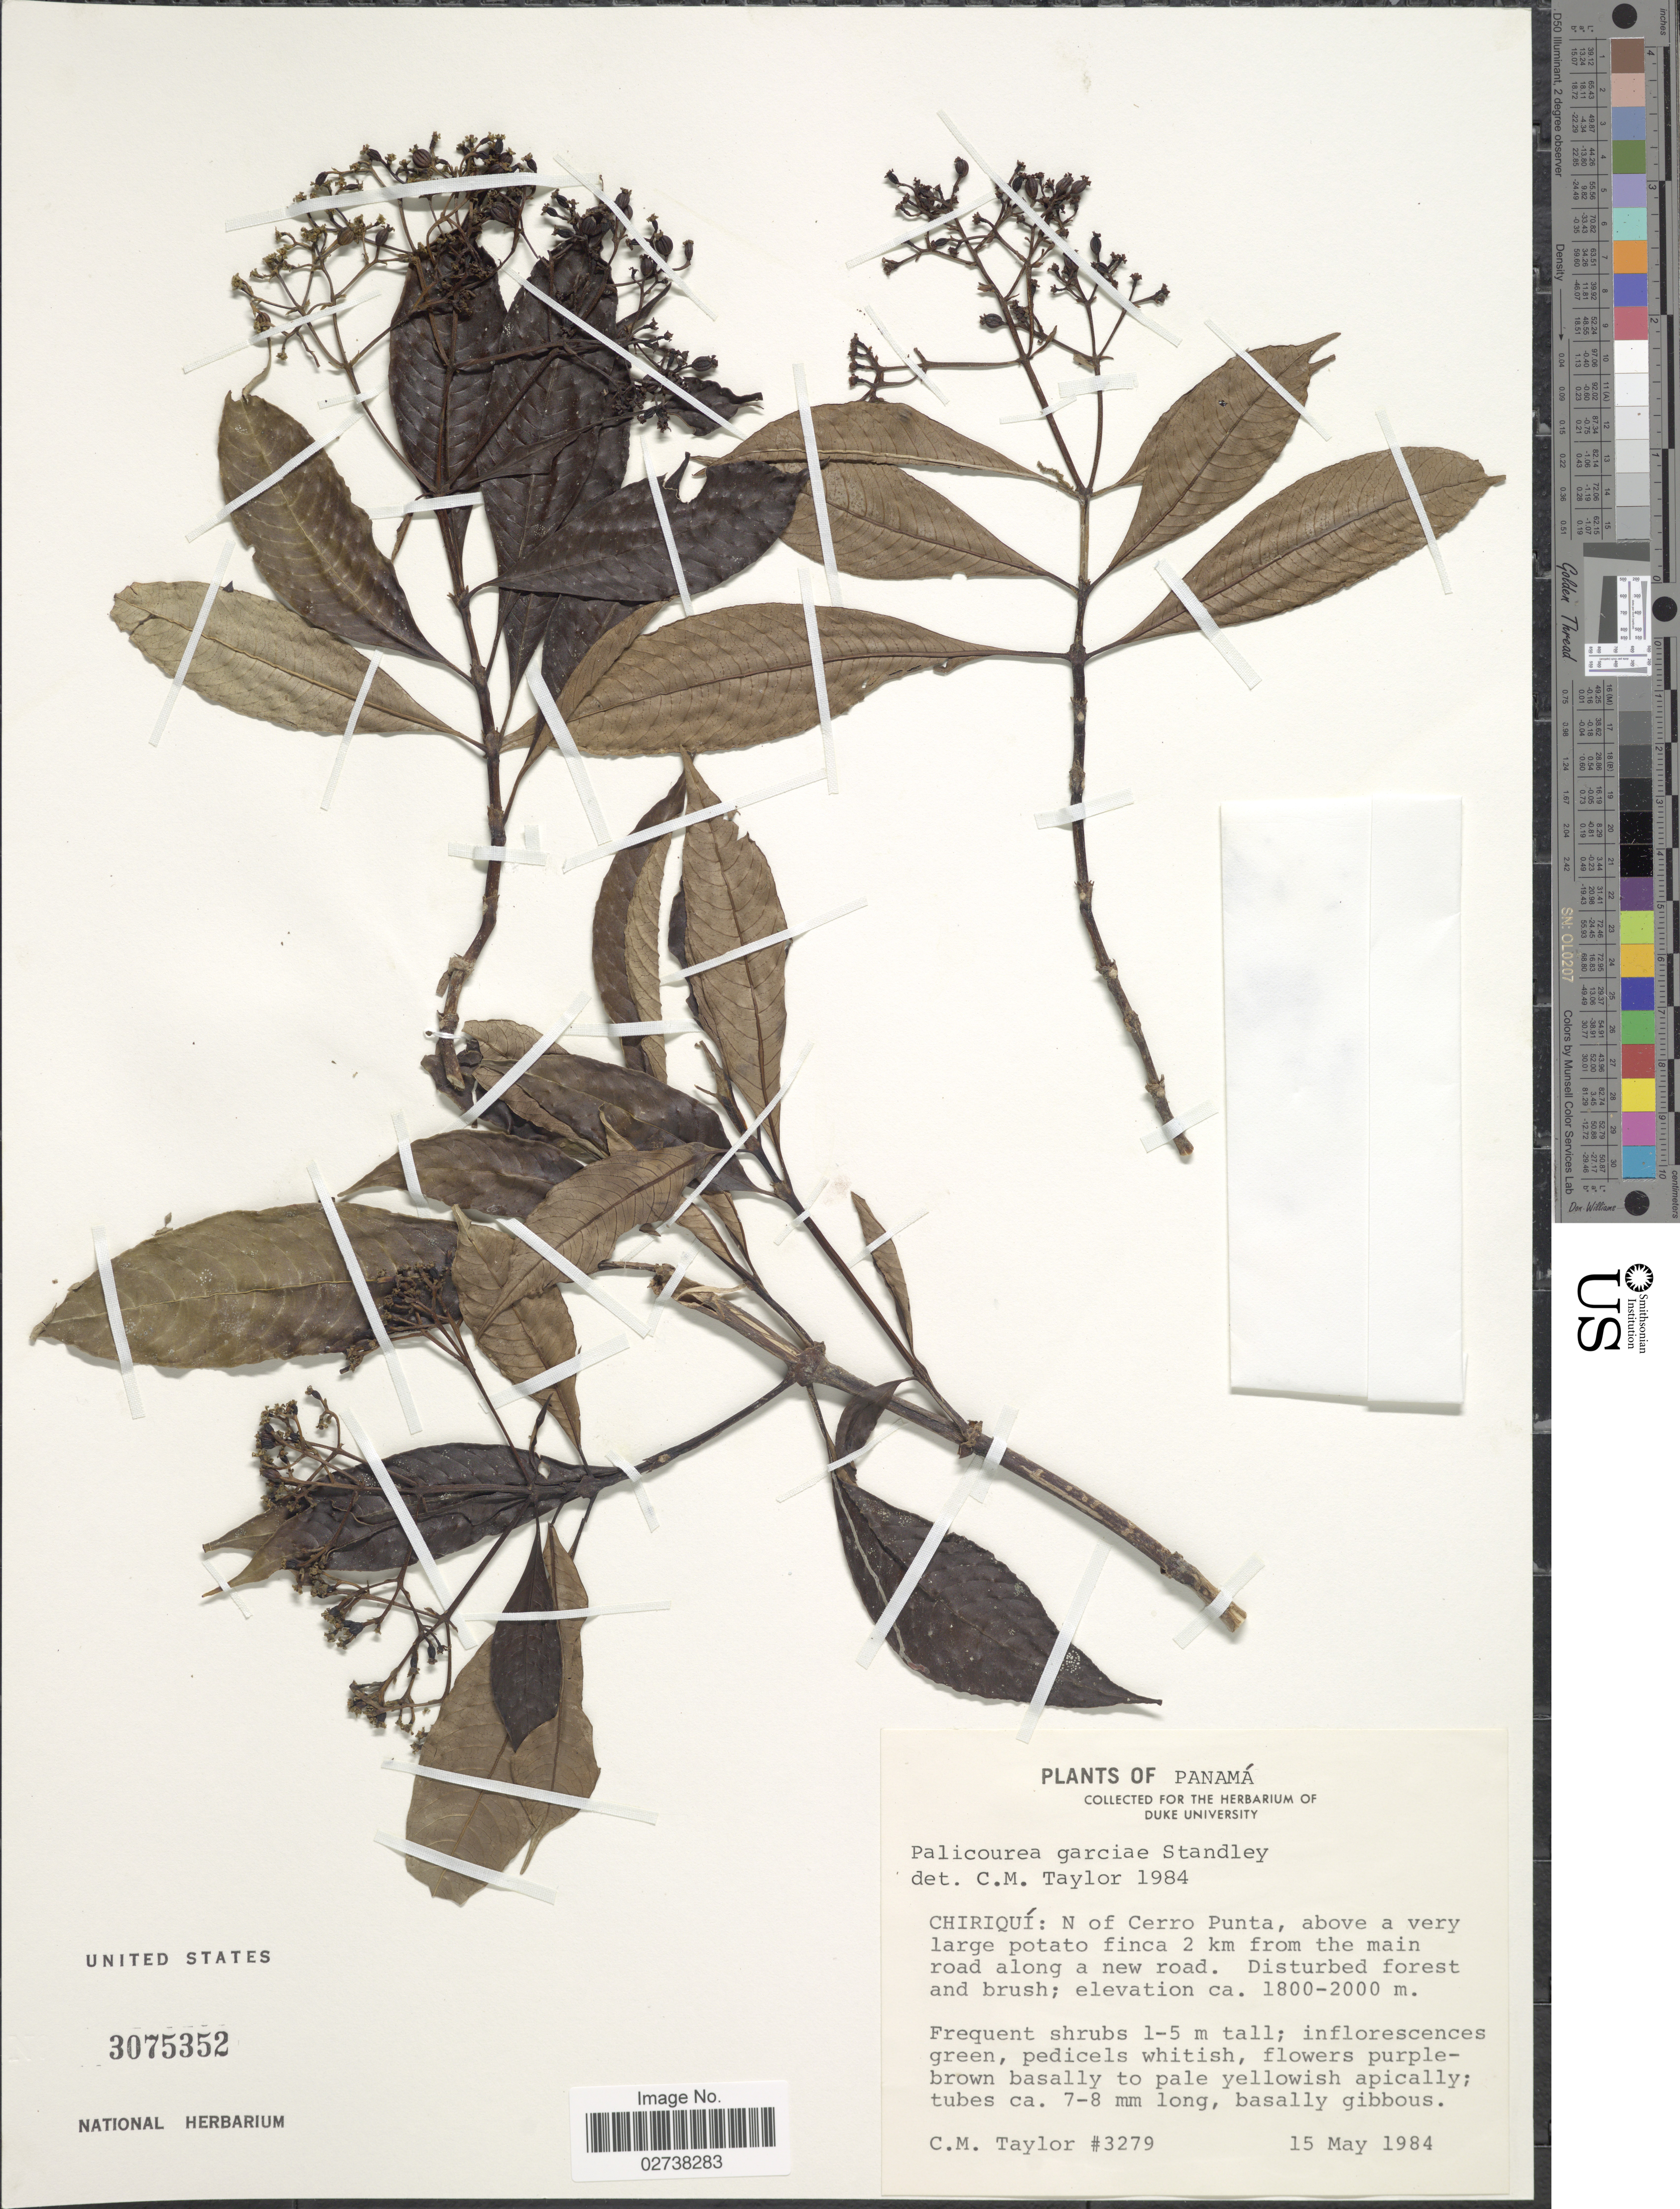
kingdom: Plantae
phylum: Tracheophyta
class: Magnoliopsida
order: Gentianales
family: Rubiaceae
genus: Palicourea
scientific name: Palicourea garciae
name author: Standl.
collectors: C. M. Taylor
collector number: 3279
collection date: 1984-05-15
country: Panama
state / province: Chiriqui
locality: N. of Cerro Punta, above a very large potato finca 2 km from the main road along a new road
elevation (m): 1800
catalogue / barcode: US 3075352